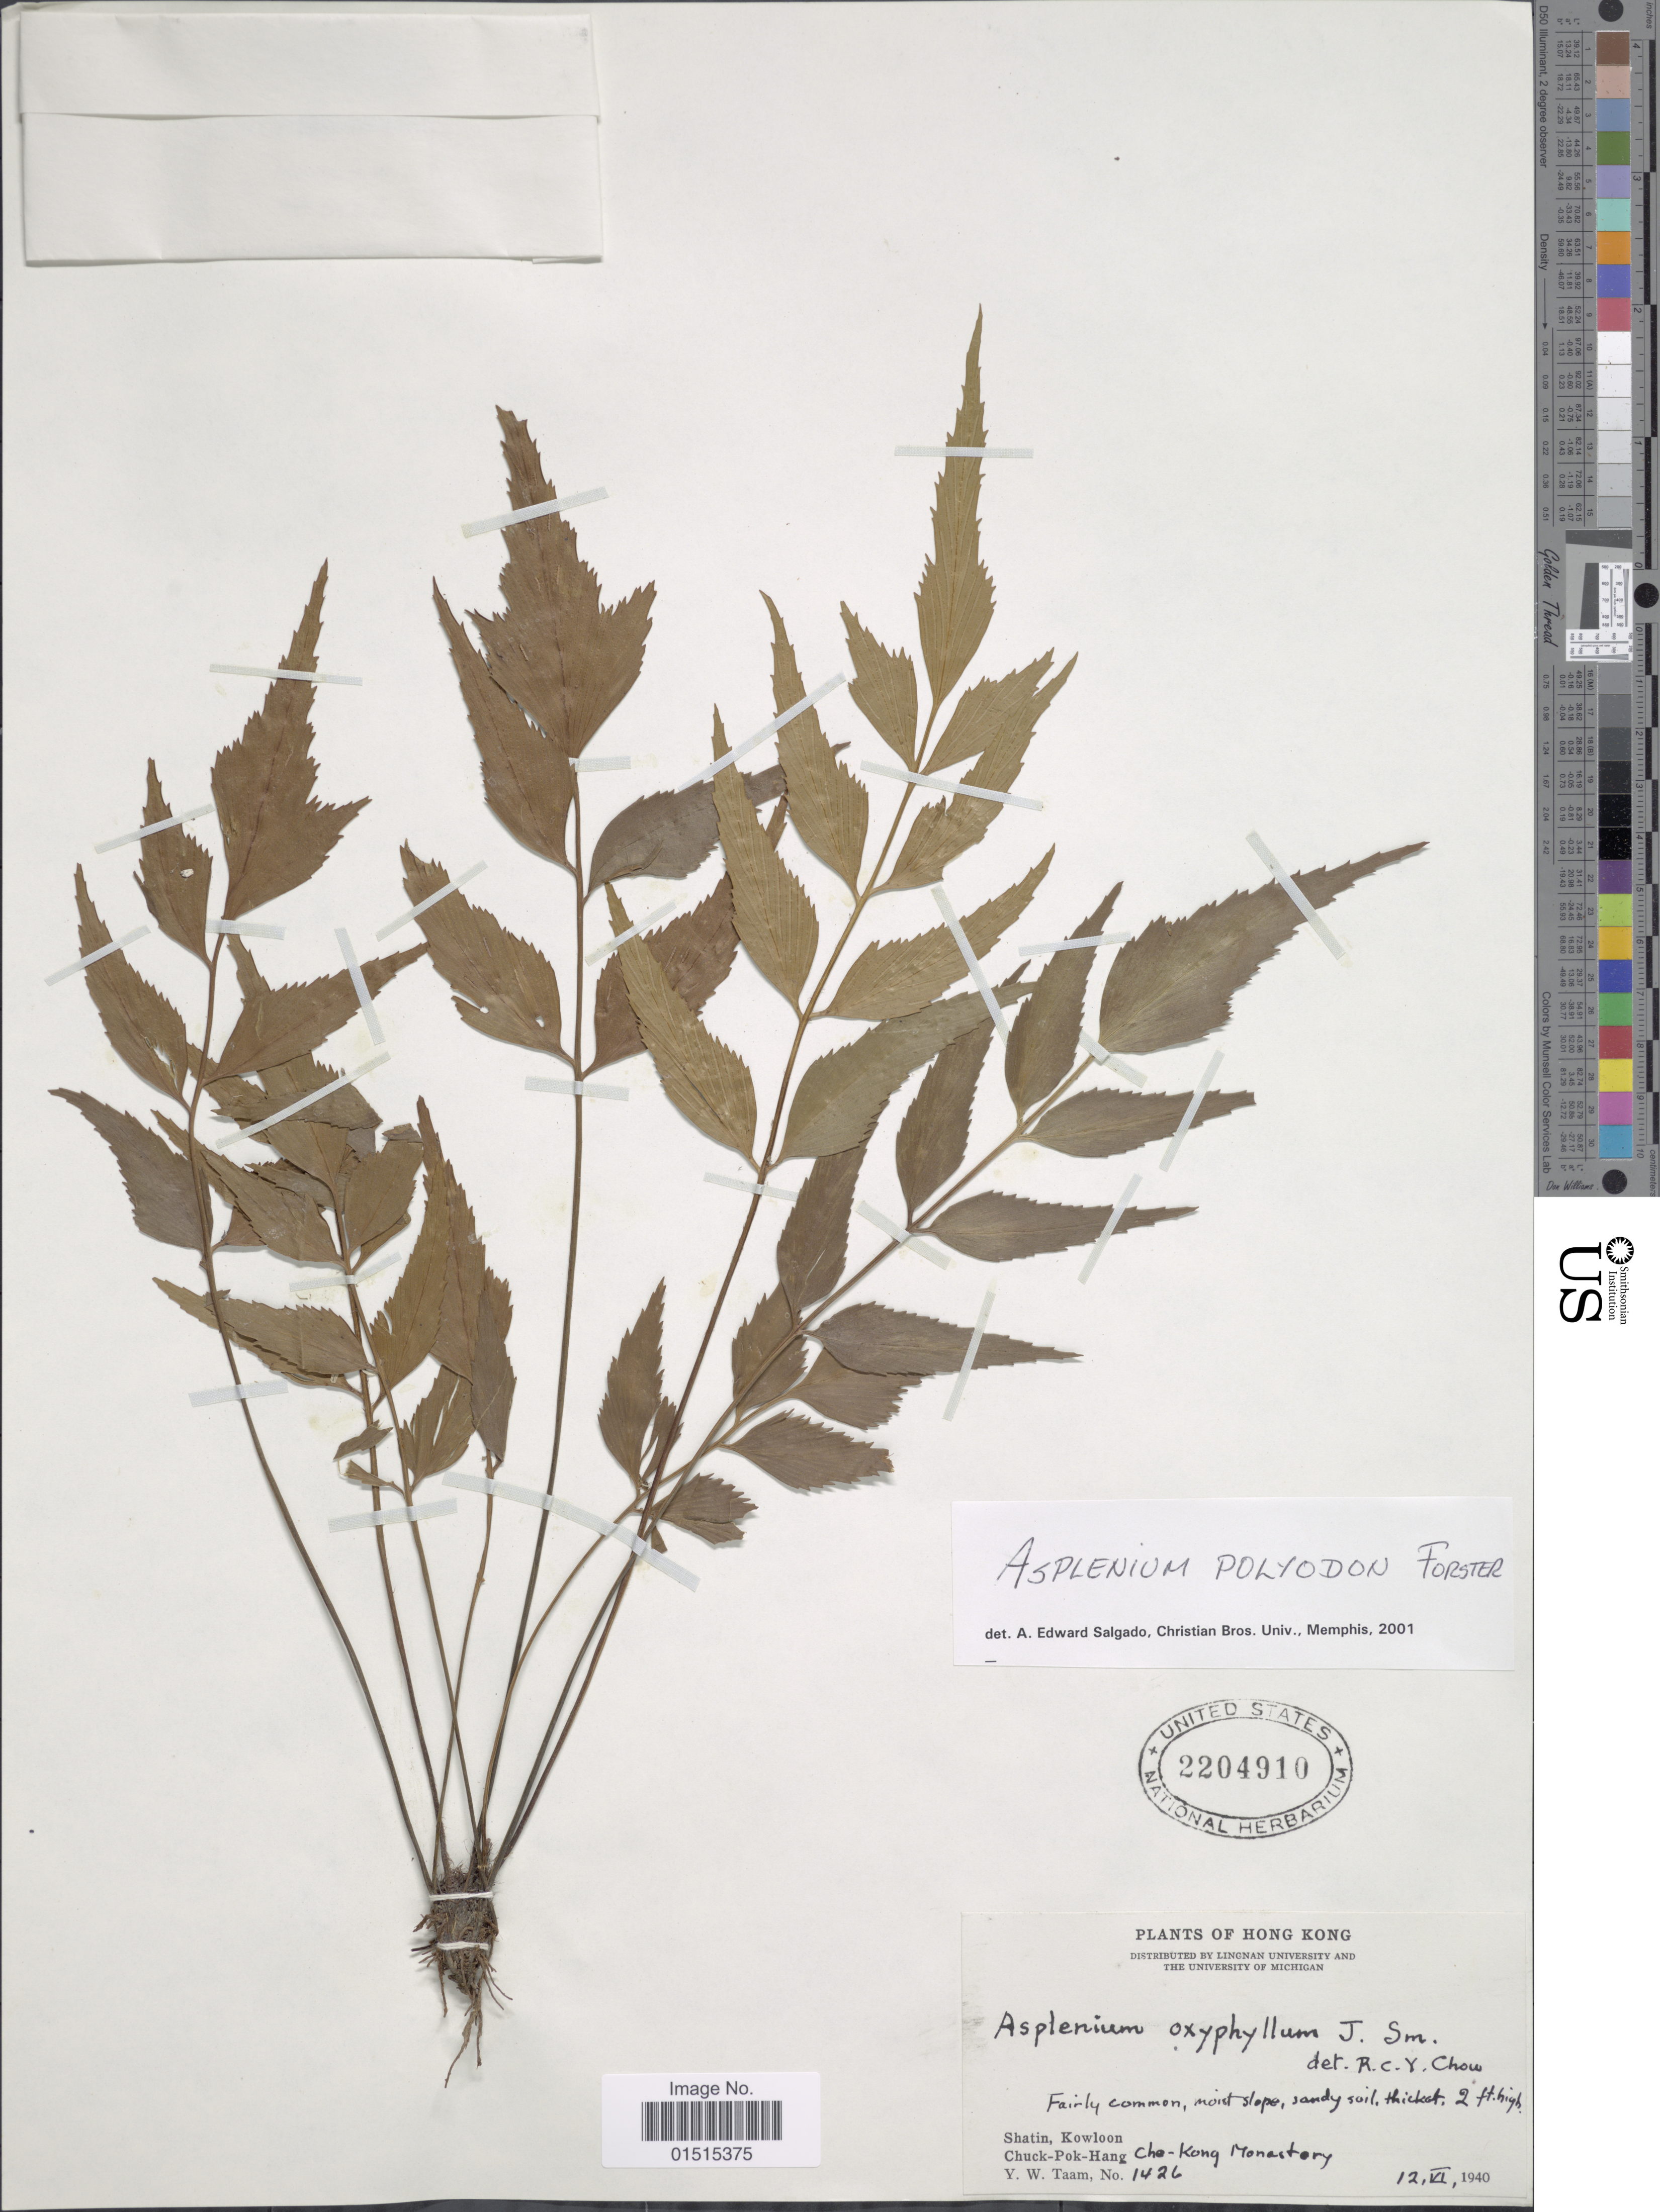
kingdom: Plantae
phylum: Tracheophyta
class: Polypodiopsida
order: Polypodiales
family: Aspleniaceae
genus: Asplenium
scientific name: Asplenium polyodon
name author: G. Forst.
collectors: Y. W. Taam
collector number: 1426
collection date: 1940-06-12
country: China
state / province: Hong Kong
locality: Fairly common, moist slope, sandy soil, thicket, 2 ft high. Shatin. Kowloon, Chuck-Pok-Hang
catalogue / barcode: US 2204910